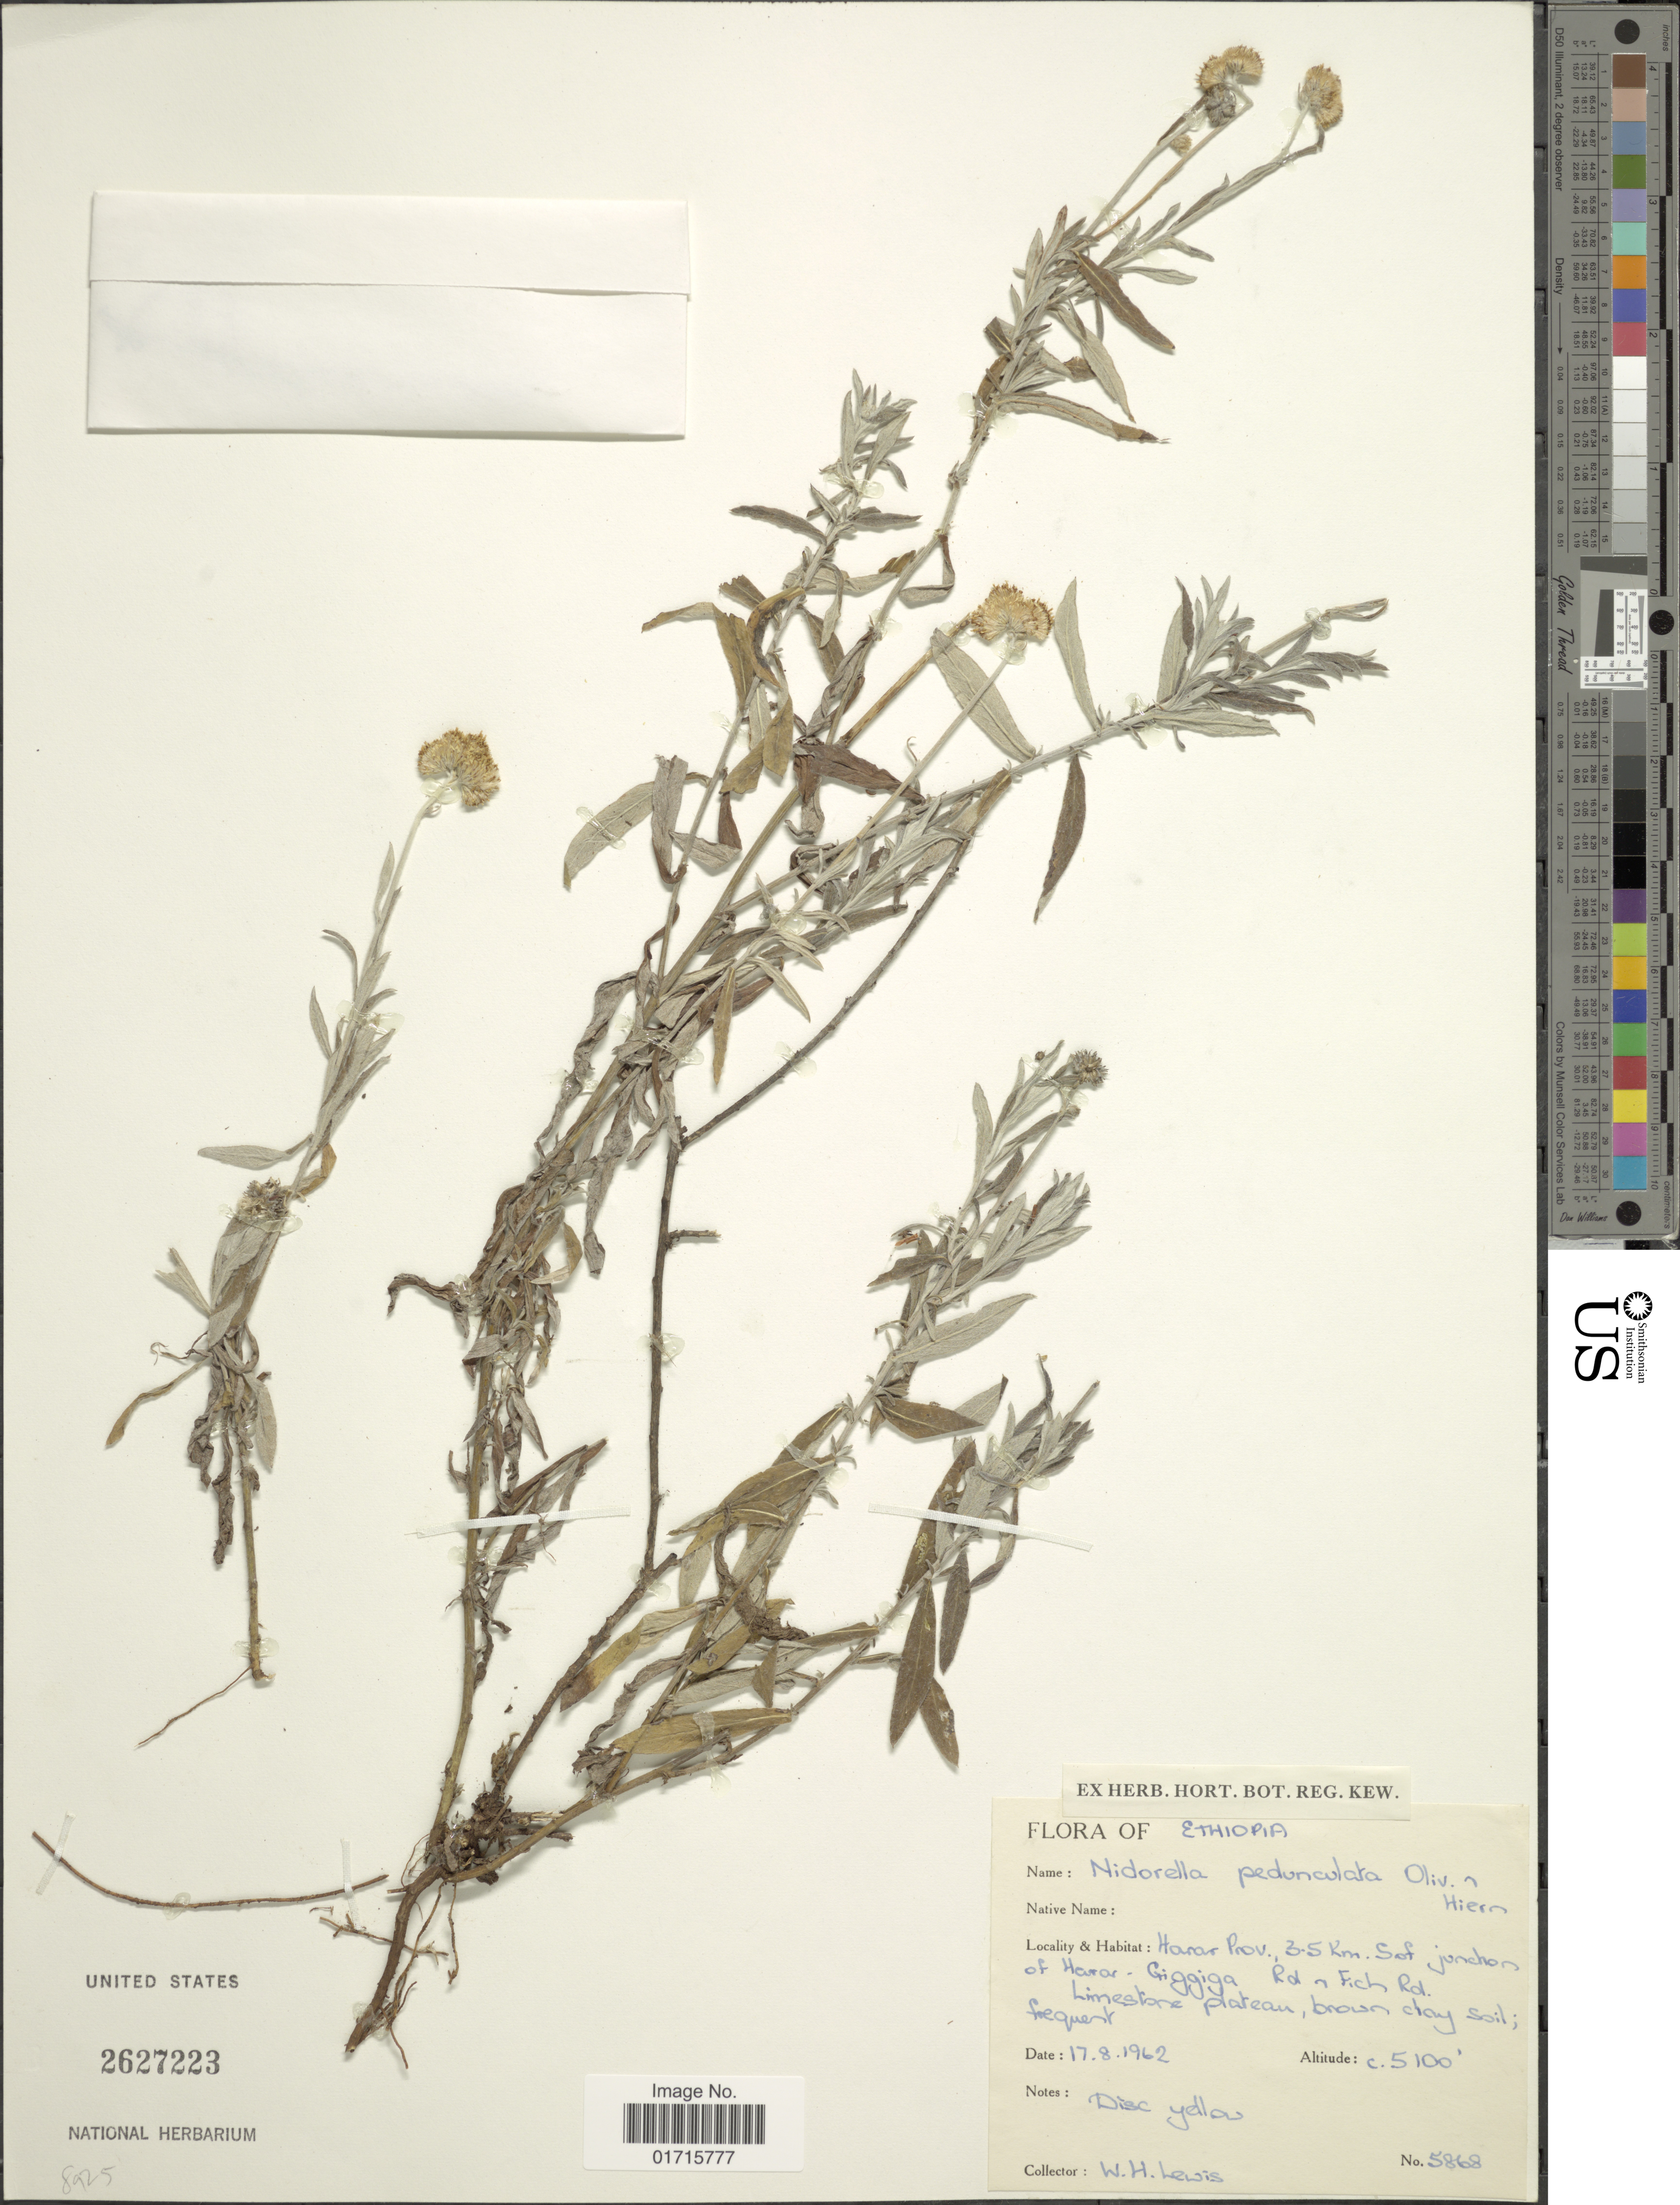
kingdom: Plantae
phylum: Tracheophyta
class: Magnoliopsida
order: Asterales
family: Asteraceae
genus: Nidorella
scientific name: Nidorella pedunculata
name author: Oliv.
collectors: W. H. Lewis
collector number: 5868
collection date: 1962-08-17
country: Ethiopia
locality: Ethiopia. Harar Prov., 3.5 Km. S. of junction of Harar. Giggiga Rd, Fich Rd. Limestone plateau,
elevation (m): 1554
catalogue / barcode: US 2627223